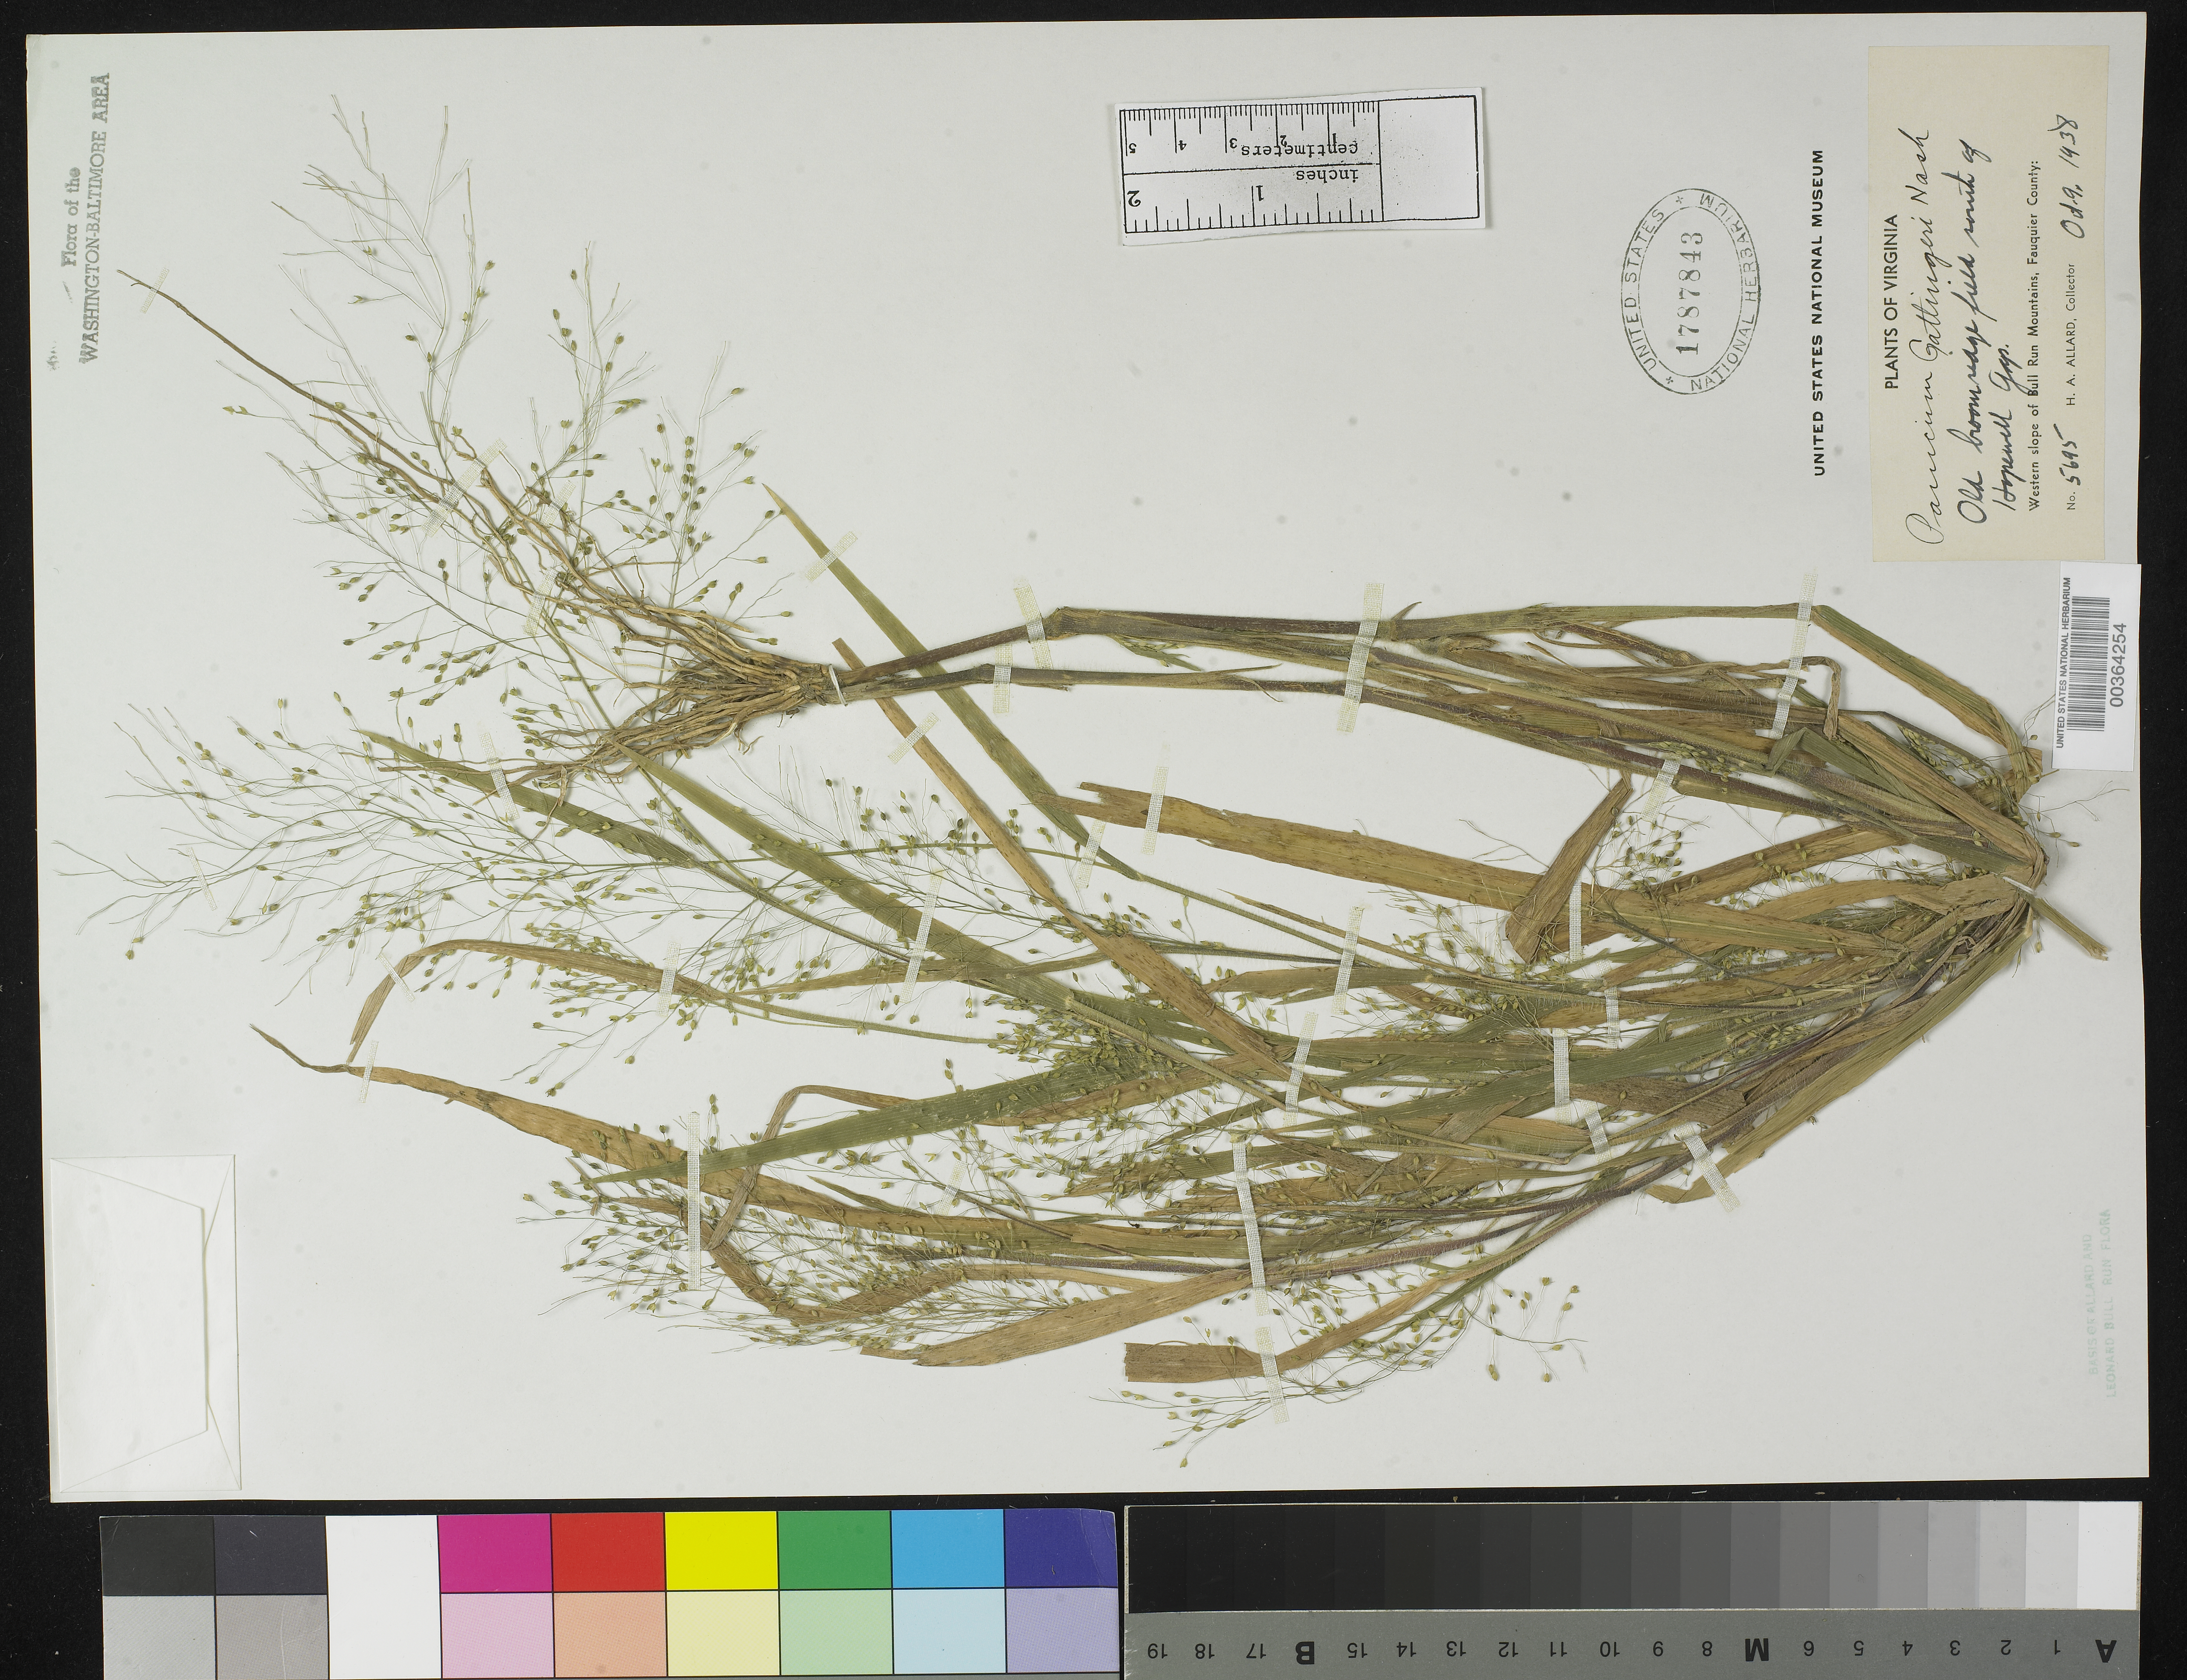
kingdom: Plantae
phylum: Tracheophyta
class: Liliopsida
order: Poales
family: Poaceae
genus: Panicum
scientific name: Panicum philadelphicum var. gattingeri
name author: (Nash) Freckmann & Lelong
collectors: H. A. Allard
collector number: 5695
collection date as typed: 09 Oct 1938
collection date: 1938-10-09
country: United States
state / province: Virginia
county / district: Fauquier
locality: South of Hopewell Gap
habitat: Old broomsedge field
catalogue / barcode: US 1787843